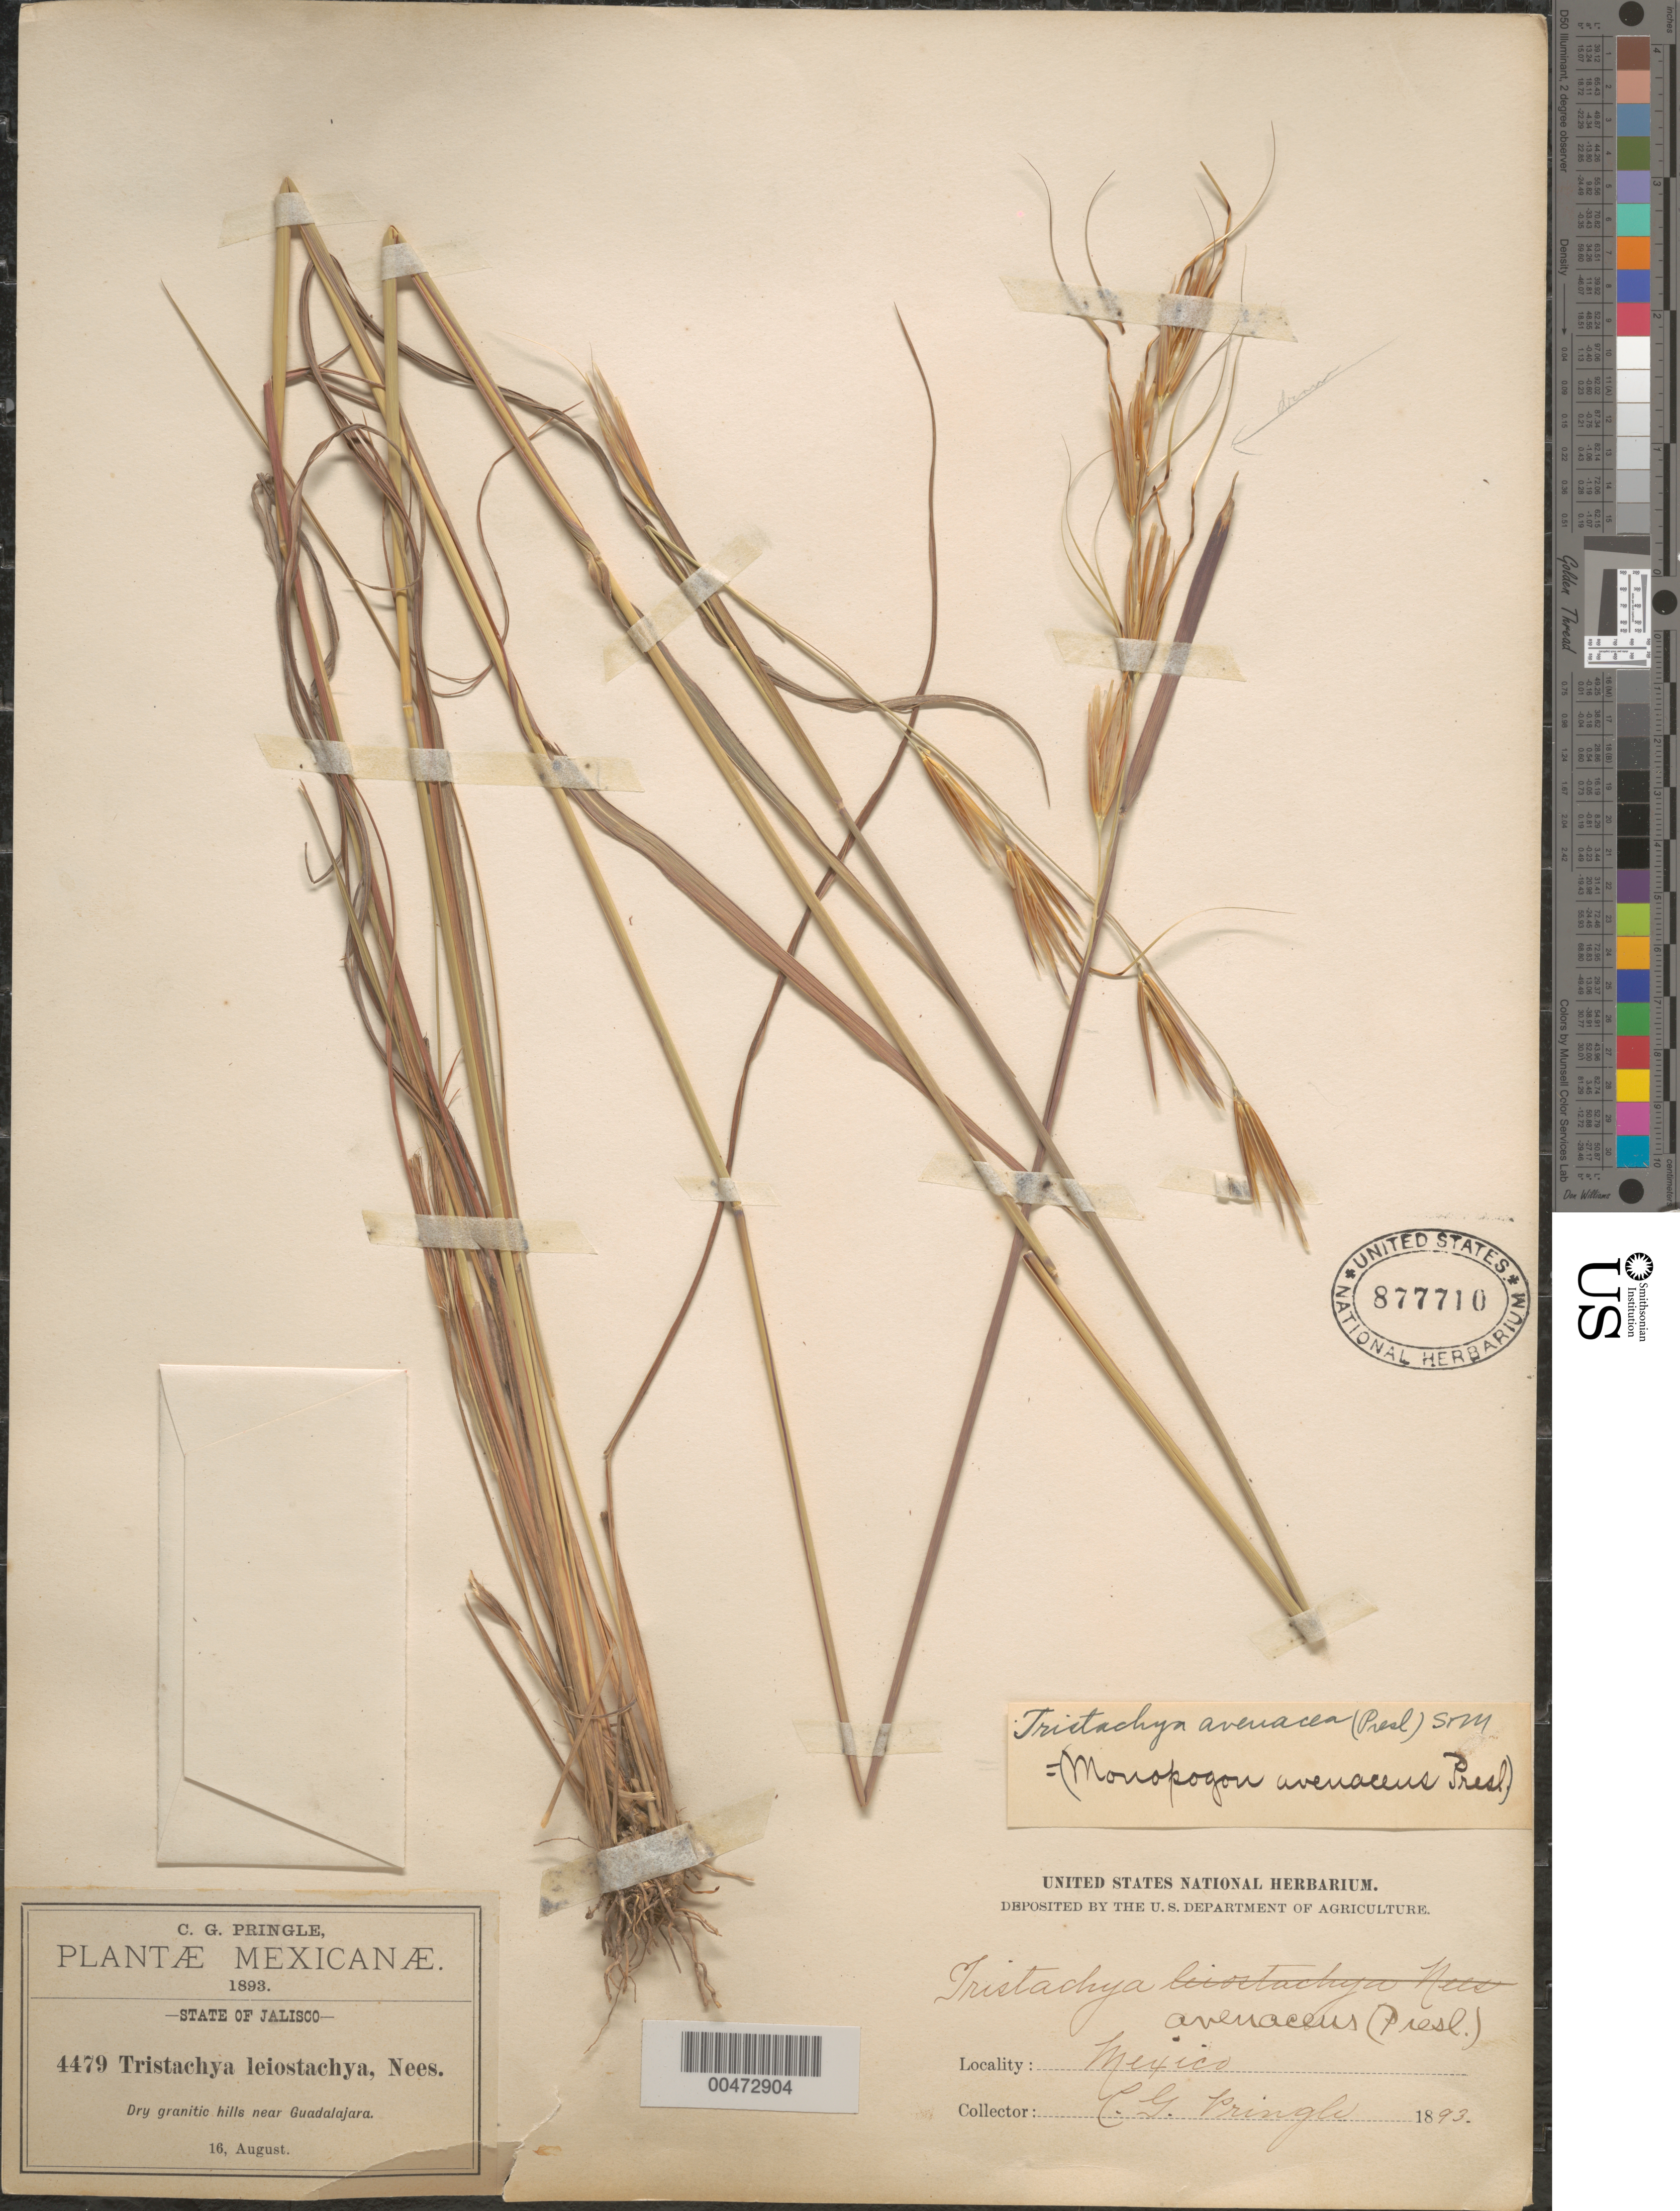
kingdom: Plantae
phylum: Tracheophyta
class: Liliopsida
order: Poales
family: Poaceae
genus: Tristachya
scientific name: Tristachya avenacea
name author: Scribn. & Merr.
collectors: C. G. Pringle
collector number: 4479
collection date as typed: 16 Aug 1893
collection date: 1893-08-16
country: Mexico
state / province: Jalisco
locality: Near Guadalajara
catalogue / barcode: US 877710